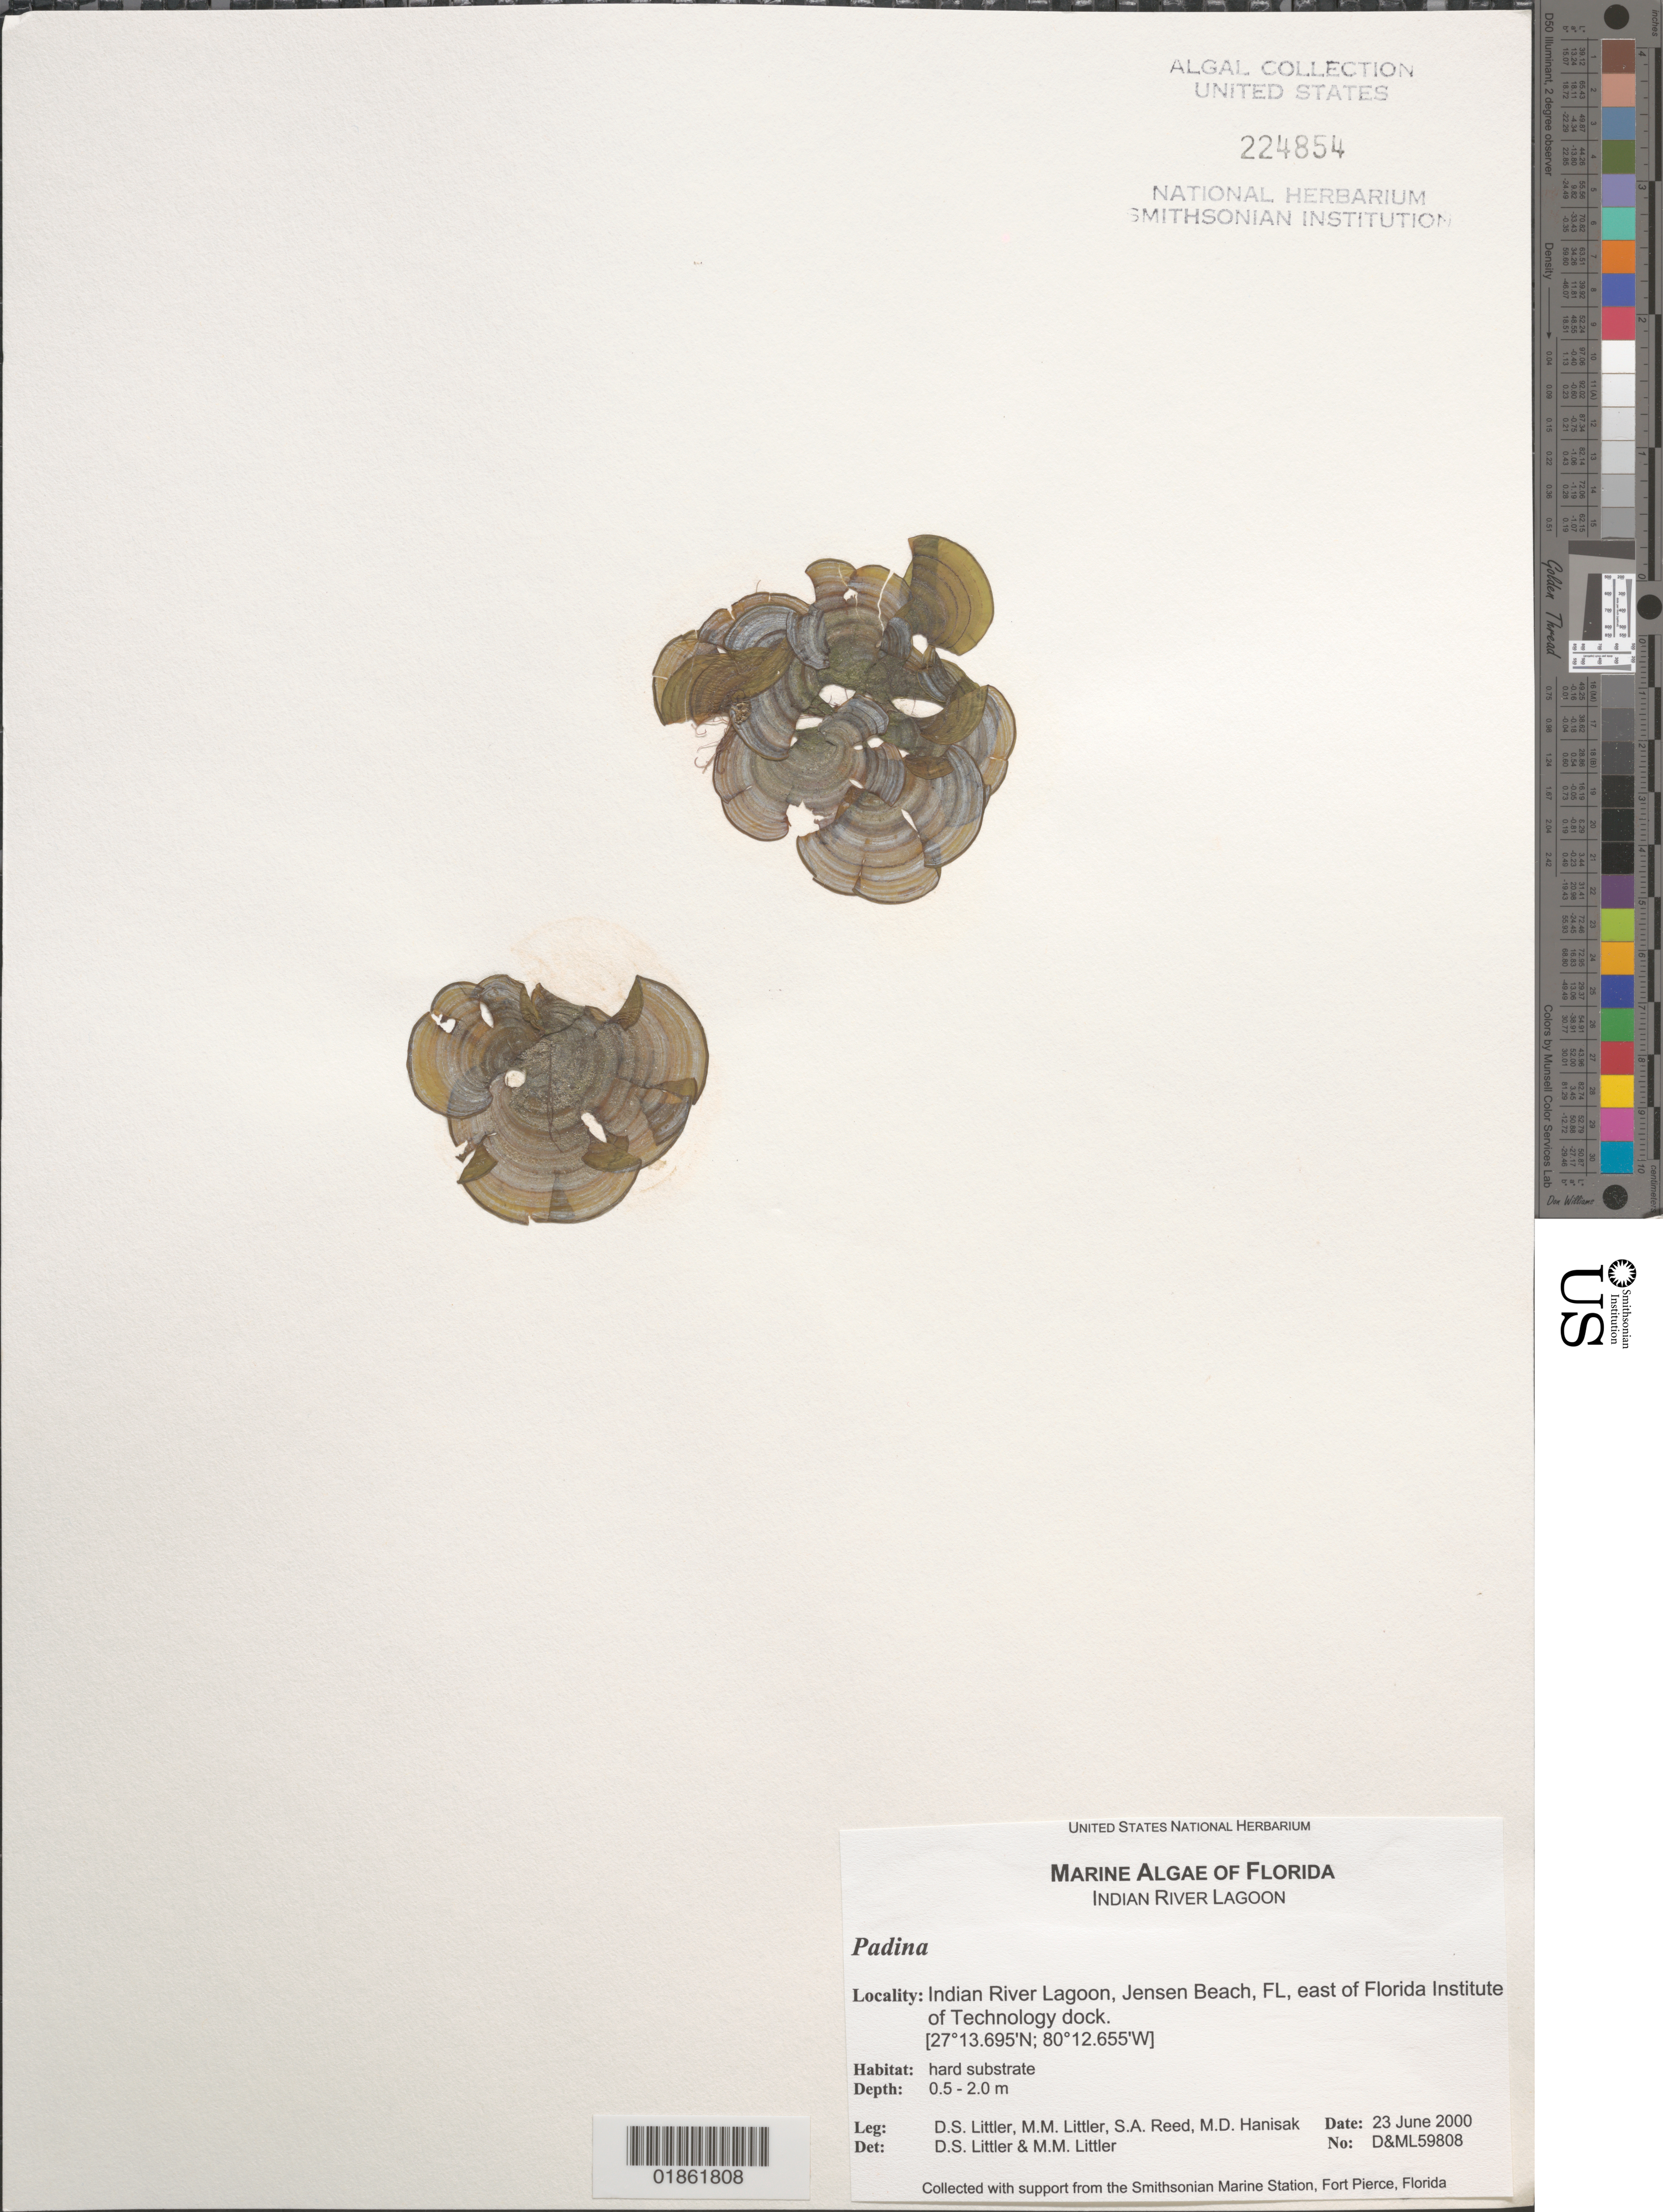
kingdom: Chromista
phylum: Ochrophyta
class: Phaeophyceae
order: Dictyotales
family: Dictyotaceae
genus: Padina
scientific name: Padina sp.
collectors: D. S. Littler & M. M. Littler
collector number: D&ML 59808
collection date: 2000-06-23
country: United States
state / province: Florida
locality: Stuart Causway. Boat ramp.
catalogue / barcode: US 224854